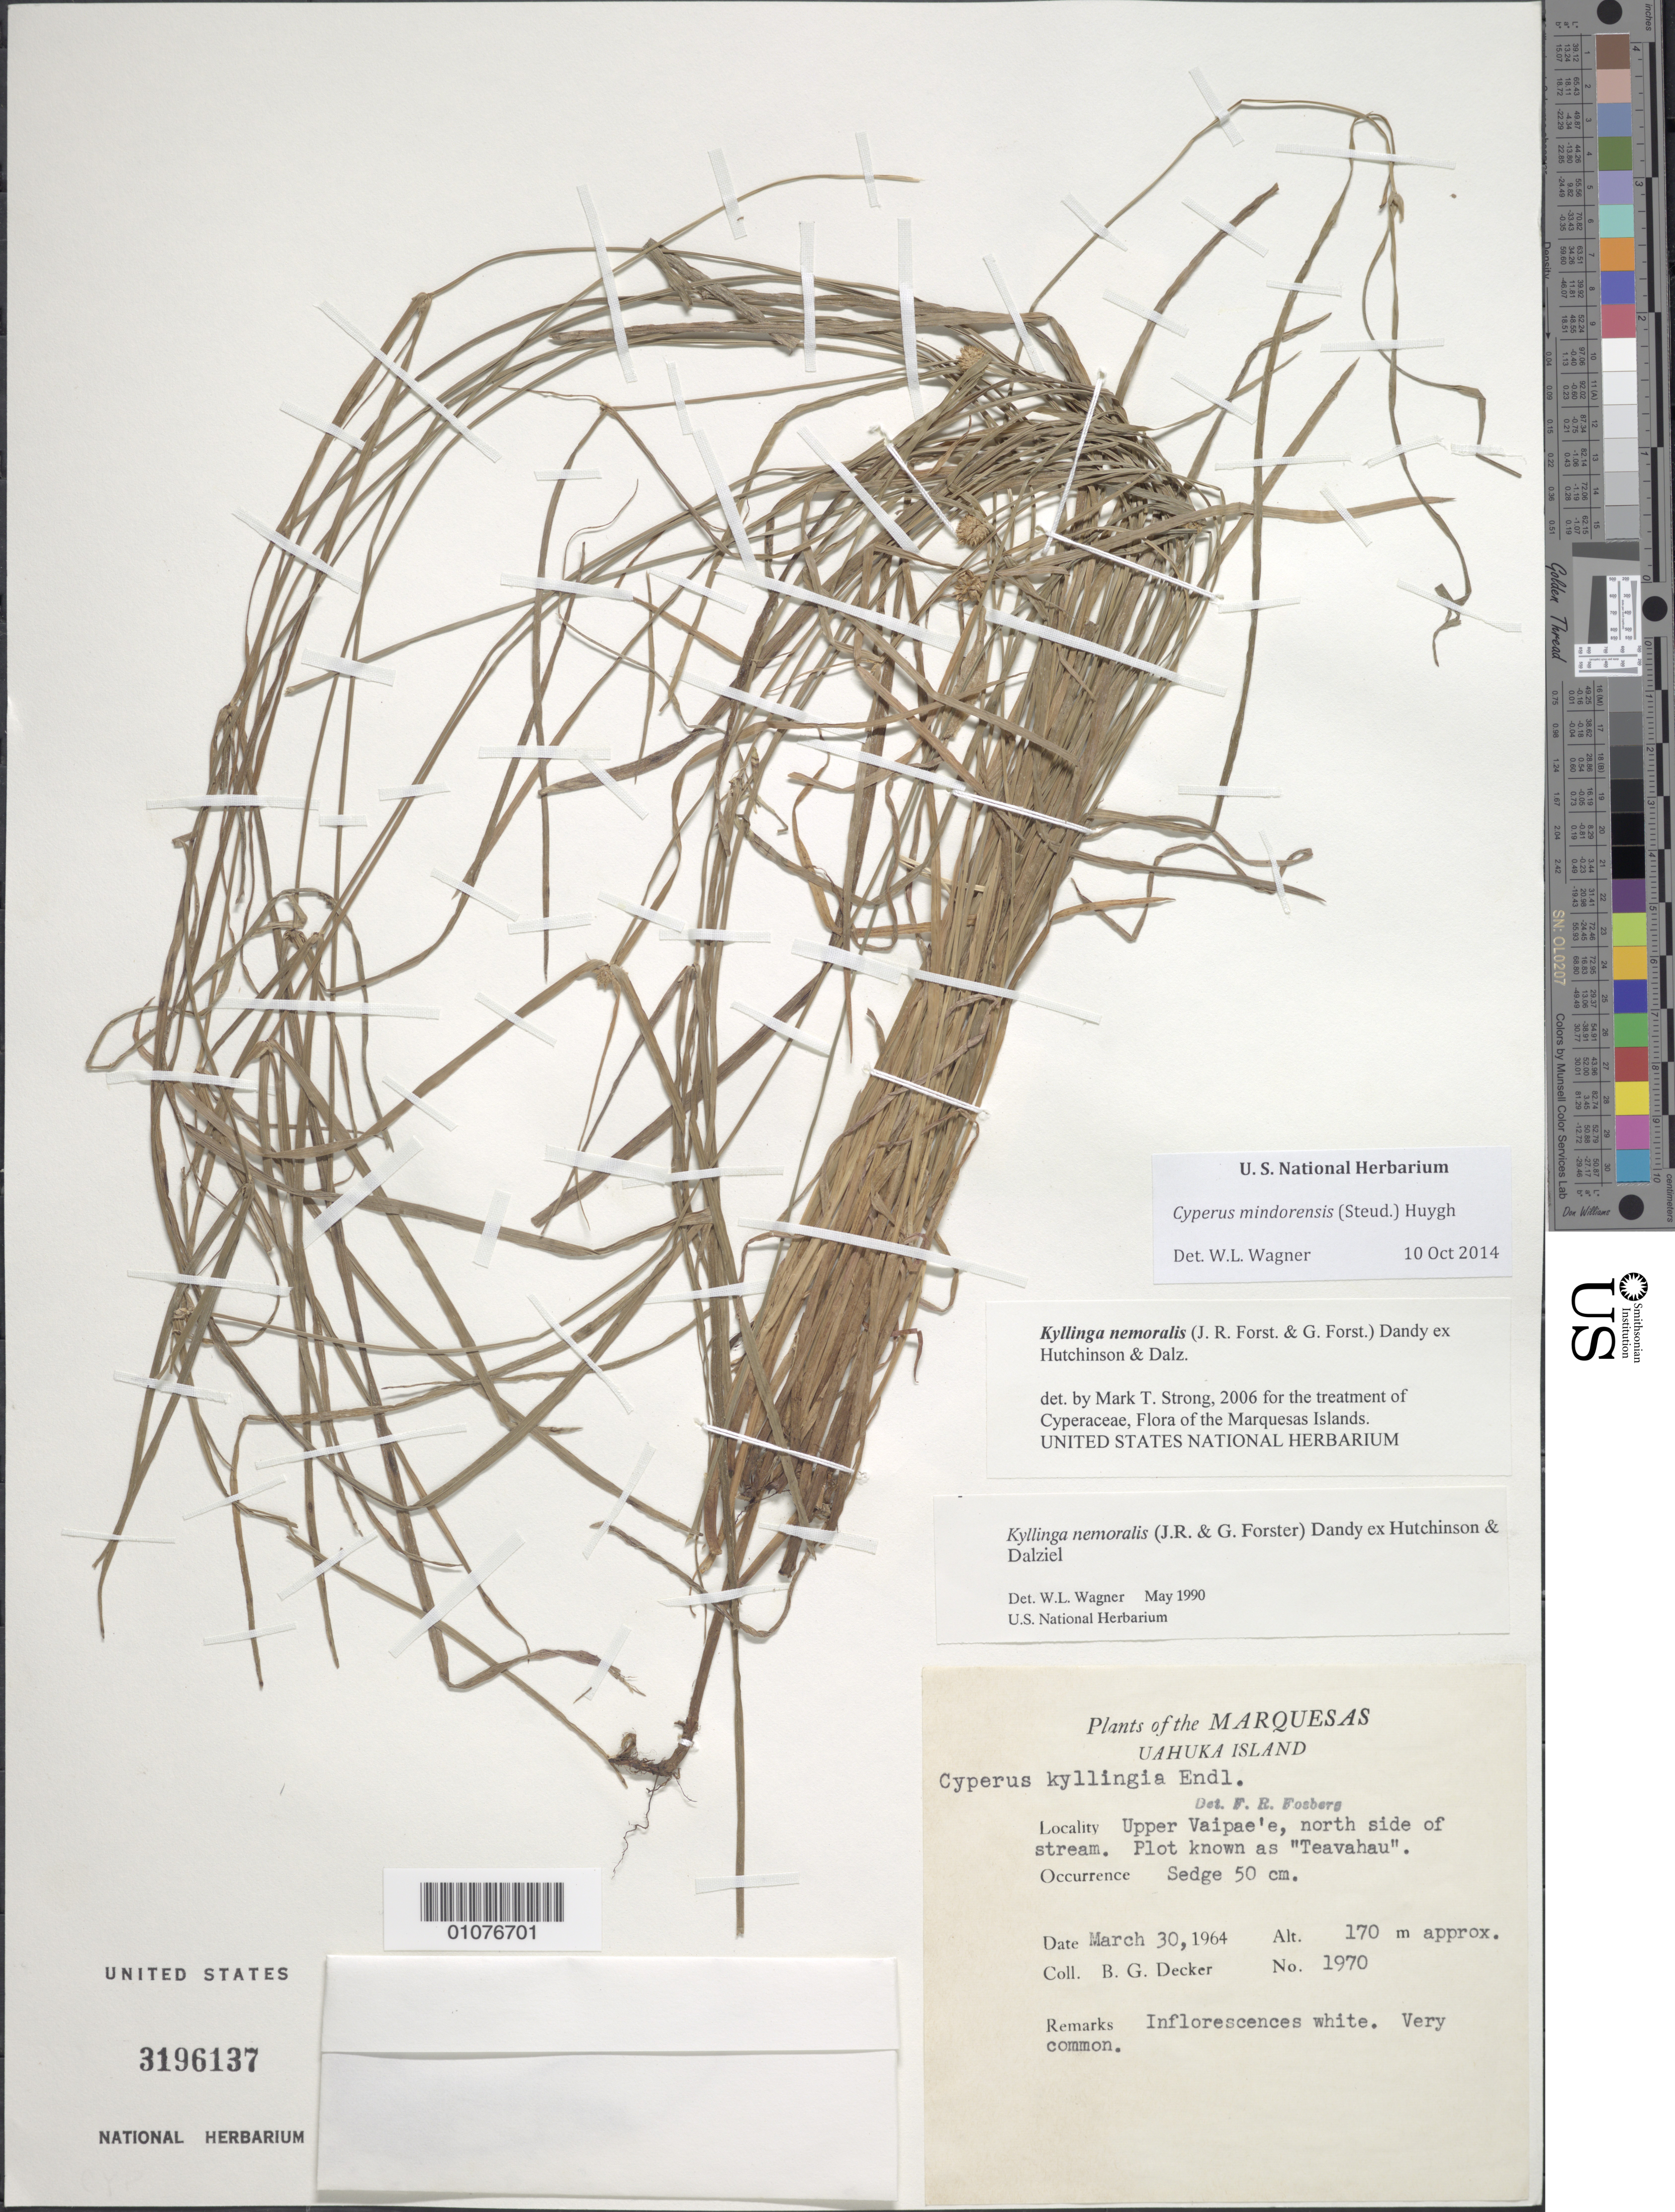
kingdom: Plantae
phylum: Tracheophyta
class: Liliopsida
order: Poales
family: Cyperaceae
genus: Cyperus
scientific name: Cyperus mindorensis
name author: (Steud.) Huygh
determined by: Lorence, David H., (PTBG), National Tropical Botanical Garden (UNITED STATES)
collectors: B. G. Decker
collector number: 1970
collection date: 1964-03-30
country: French Polynesia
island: Ua Huka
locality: Upper Vaipae'e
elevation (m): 170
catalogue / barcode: US 3196137